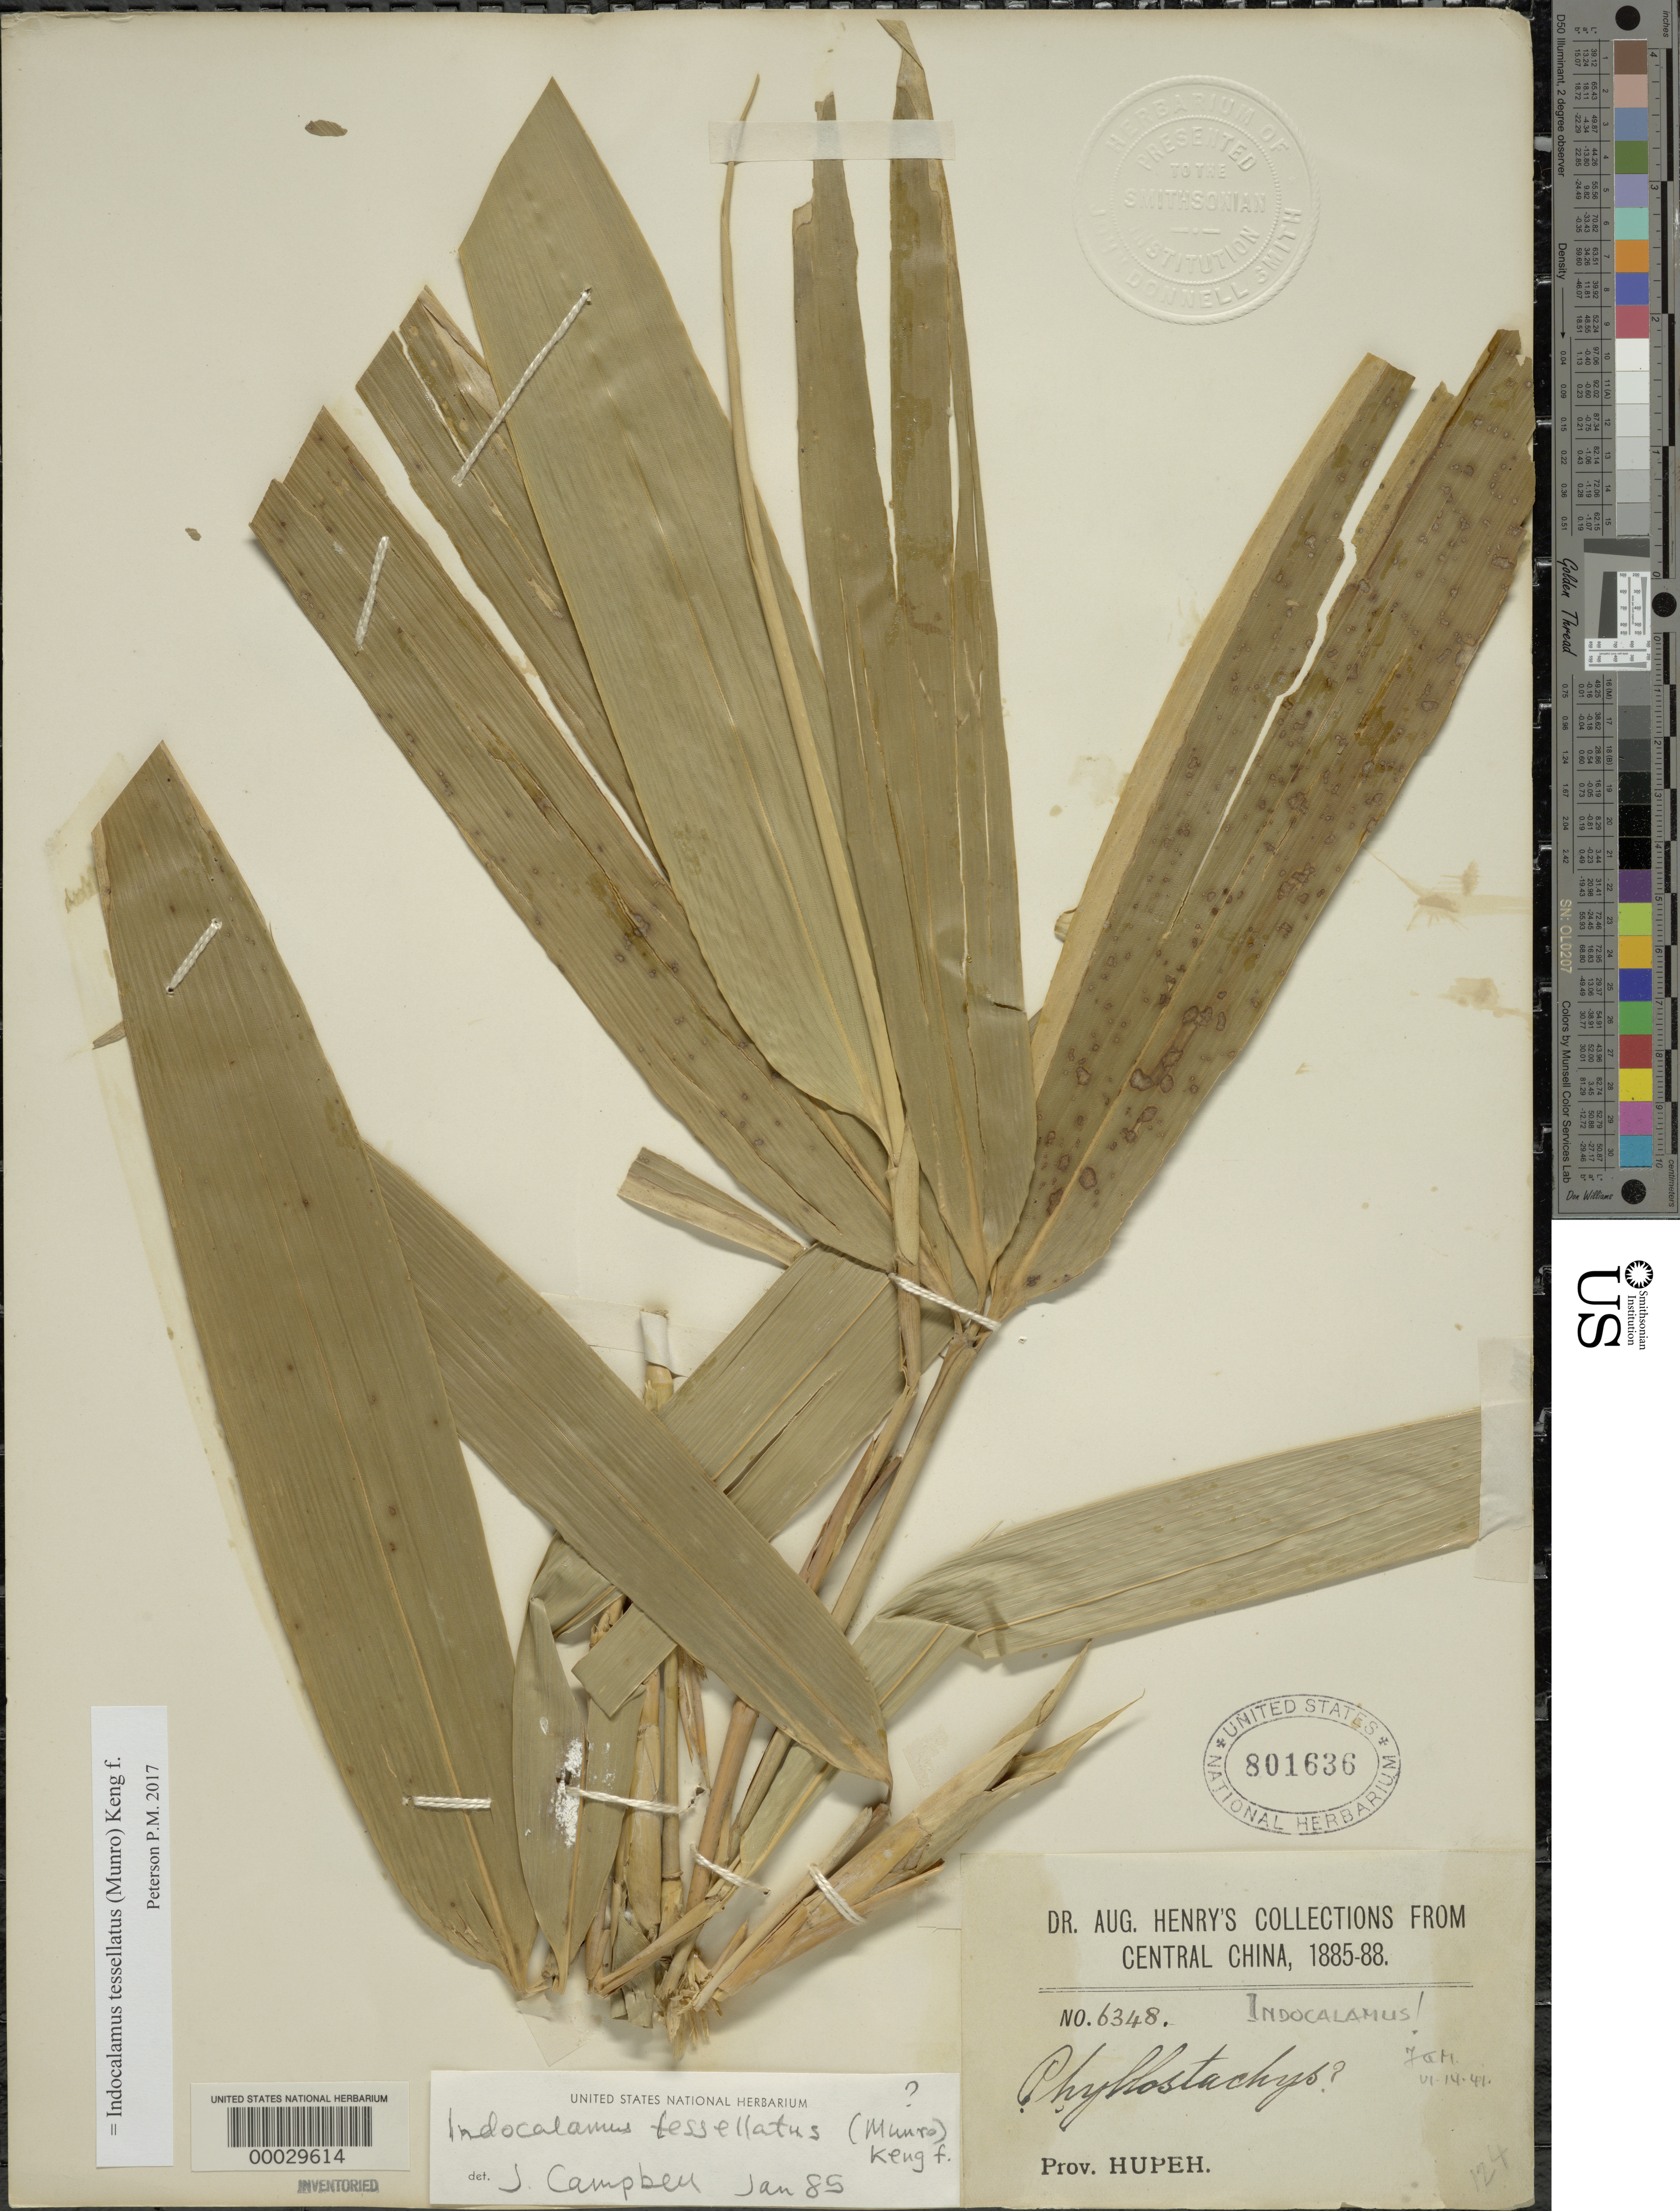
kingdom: Plantae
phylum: Tracheophyta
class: Liliopsida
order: Poales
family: Poaceae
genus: Indocalamus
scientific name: Indocalamus tessellatus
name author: (Munro) Keng f.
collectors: A. Henry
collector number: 6348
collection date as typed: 1885 to -- -- 1888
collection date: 1885/1888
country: China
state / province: Hubei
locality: Prov. Hupeh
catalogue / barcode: US 801636